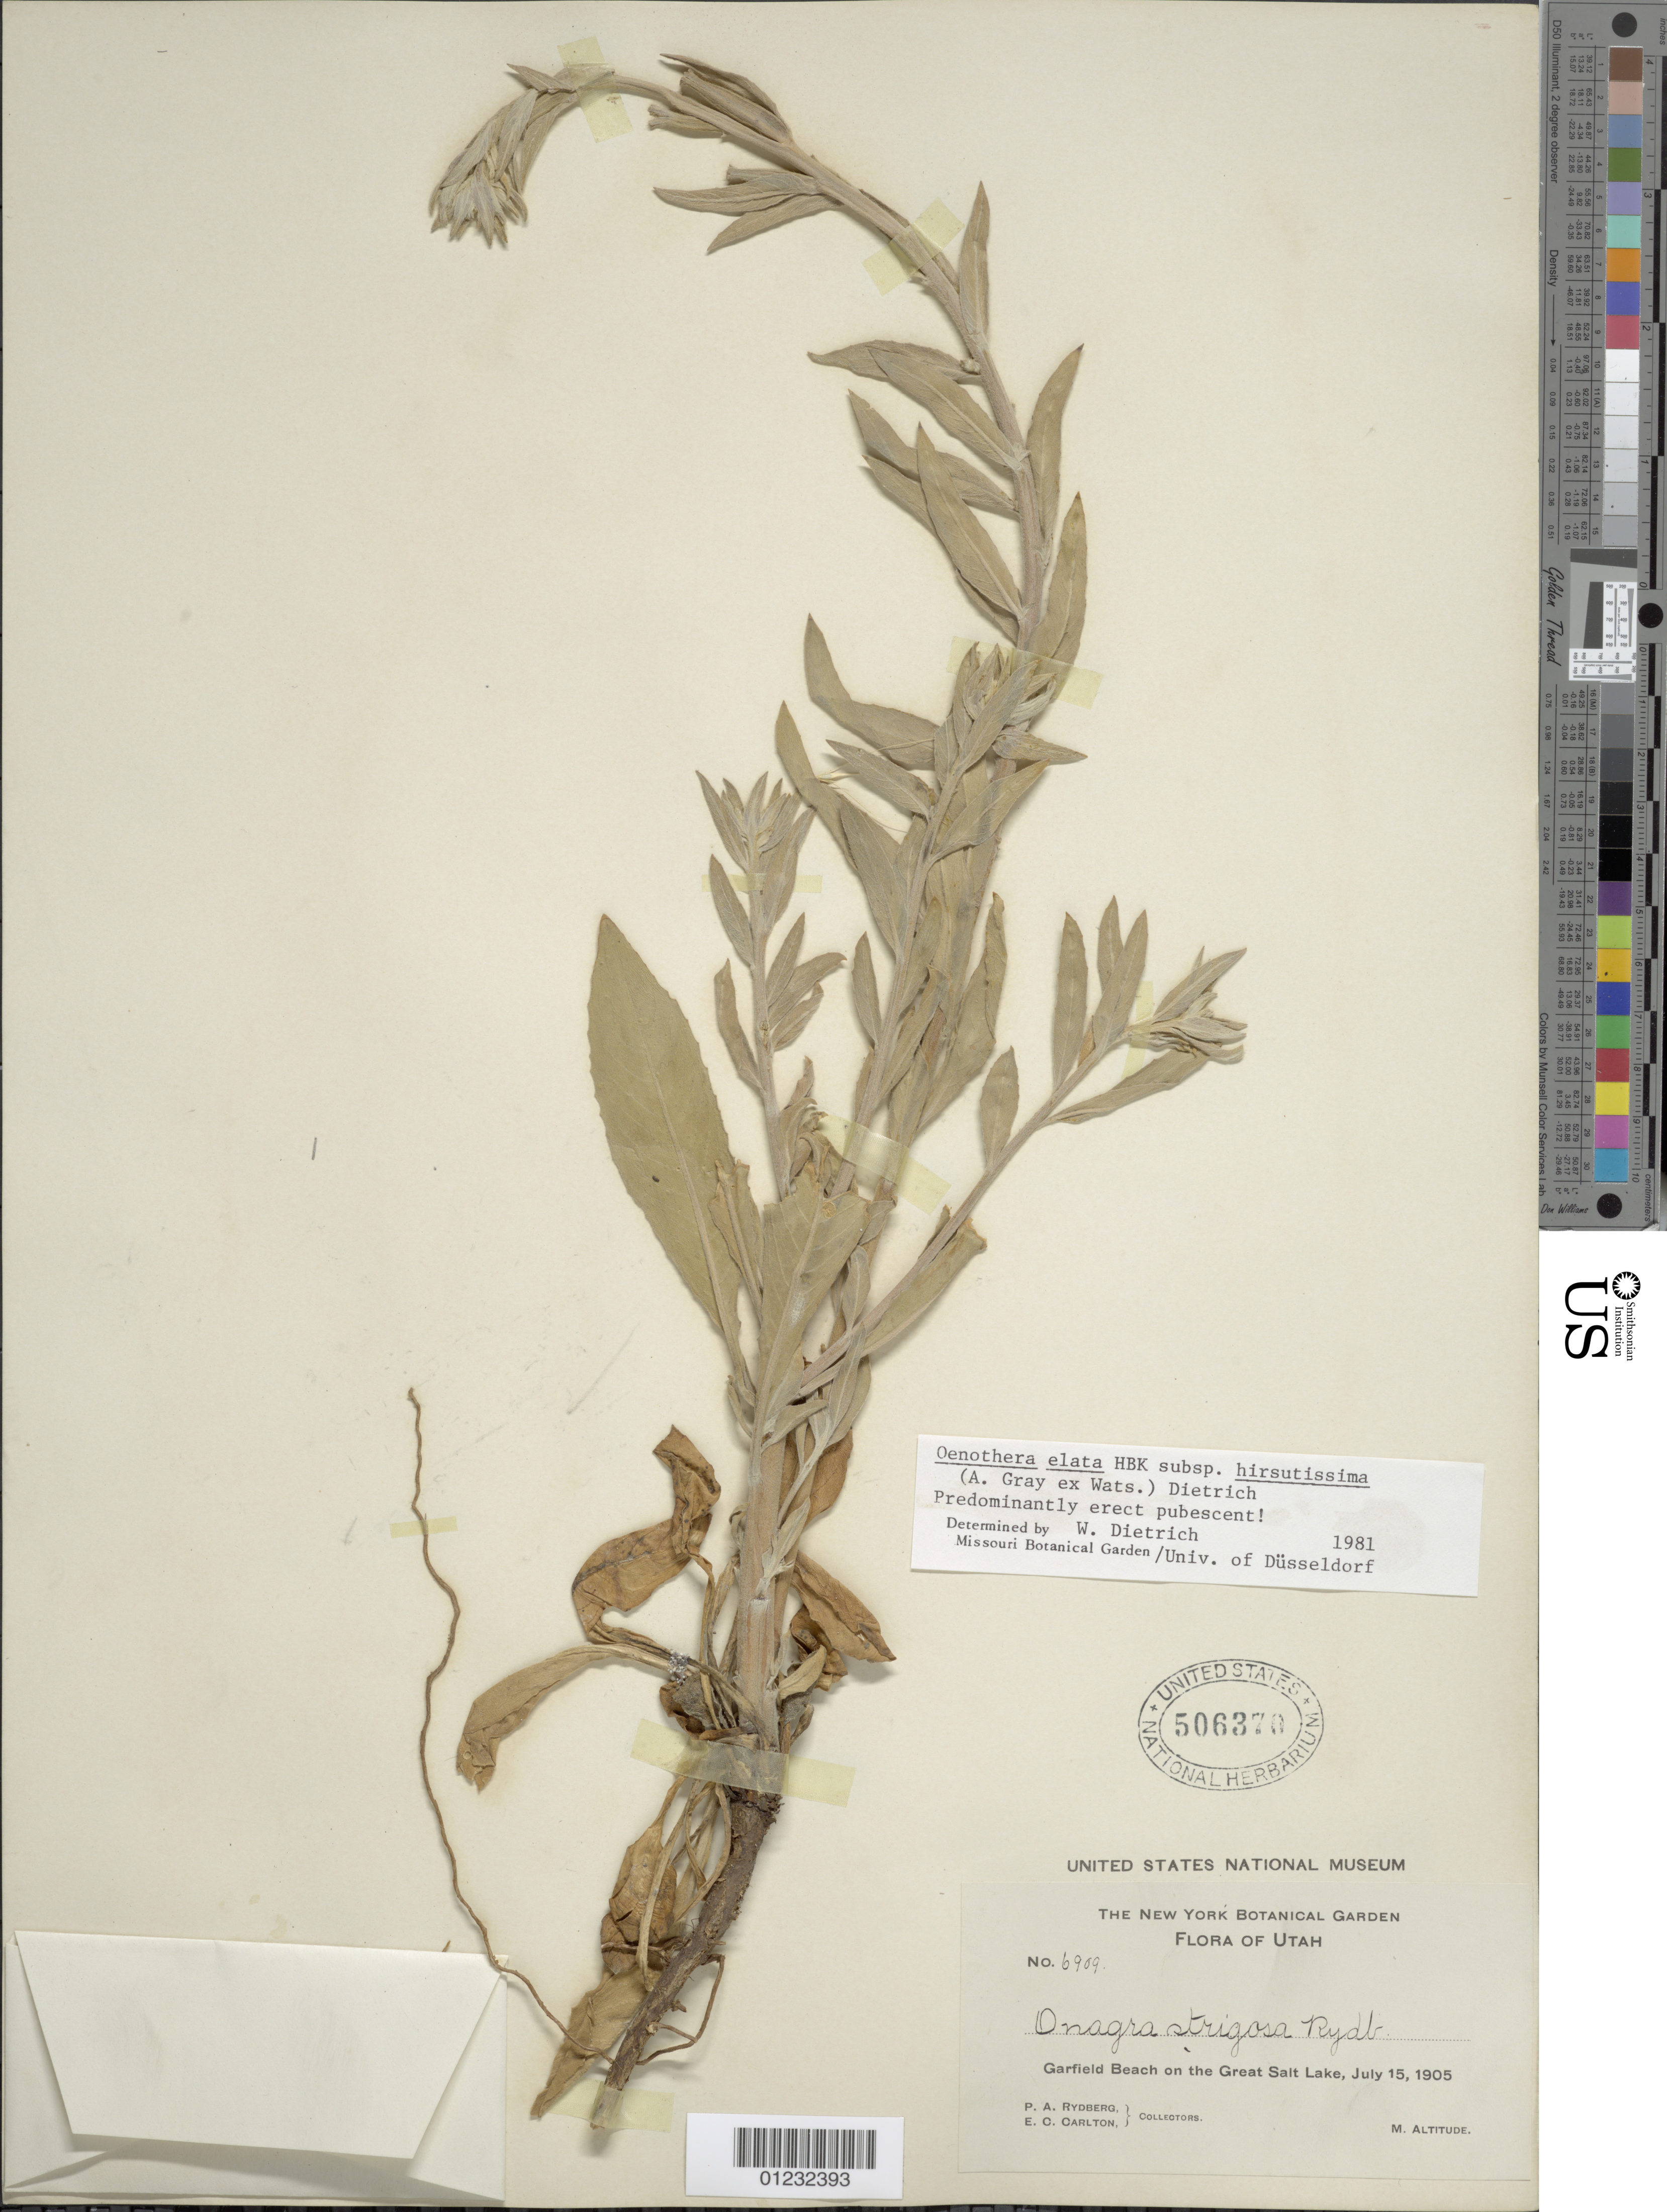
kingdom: Plantae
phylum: Tracheophyta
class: Magnoliopsida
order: Myrtales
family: Onagraceae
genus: Oenothera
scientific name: Oenothera elata subsp. hirsutissima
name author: (A. Gray ex S. Watson) W. Dietr.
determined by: Dietrich, W.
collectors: P. A. Rydberg & E. Carlton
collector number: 6909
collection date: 1905-07-15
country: United States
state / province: Utah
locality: Garfield Beach on the Great Salt Lake.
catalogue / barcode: US 506370